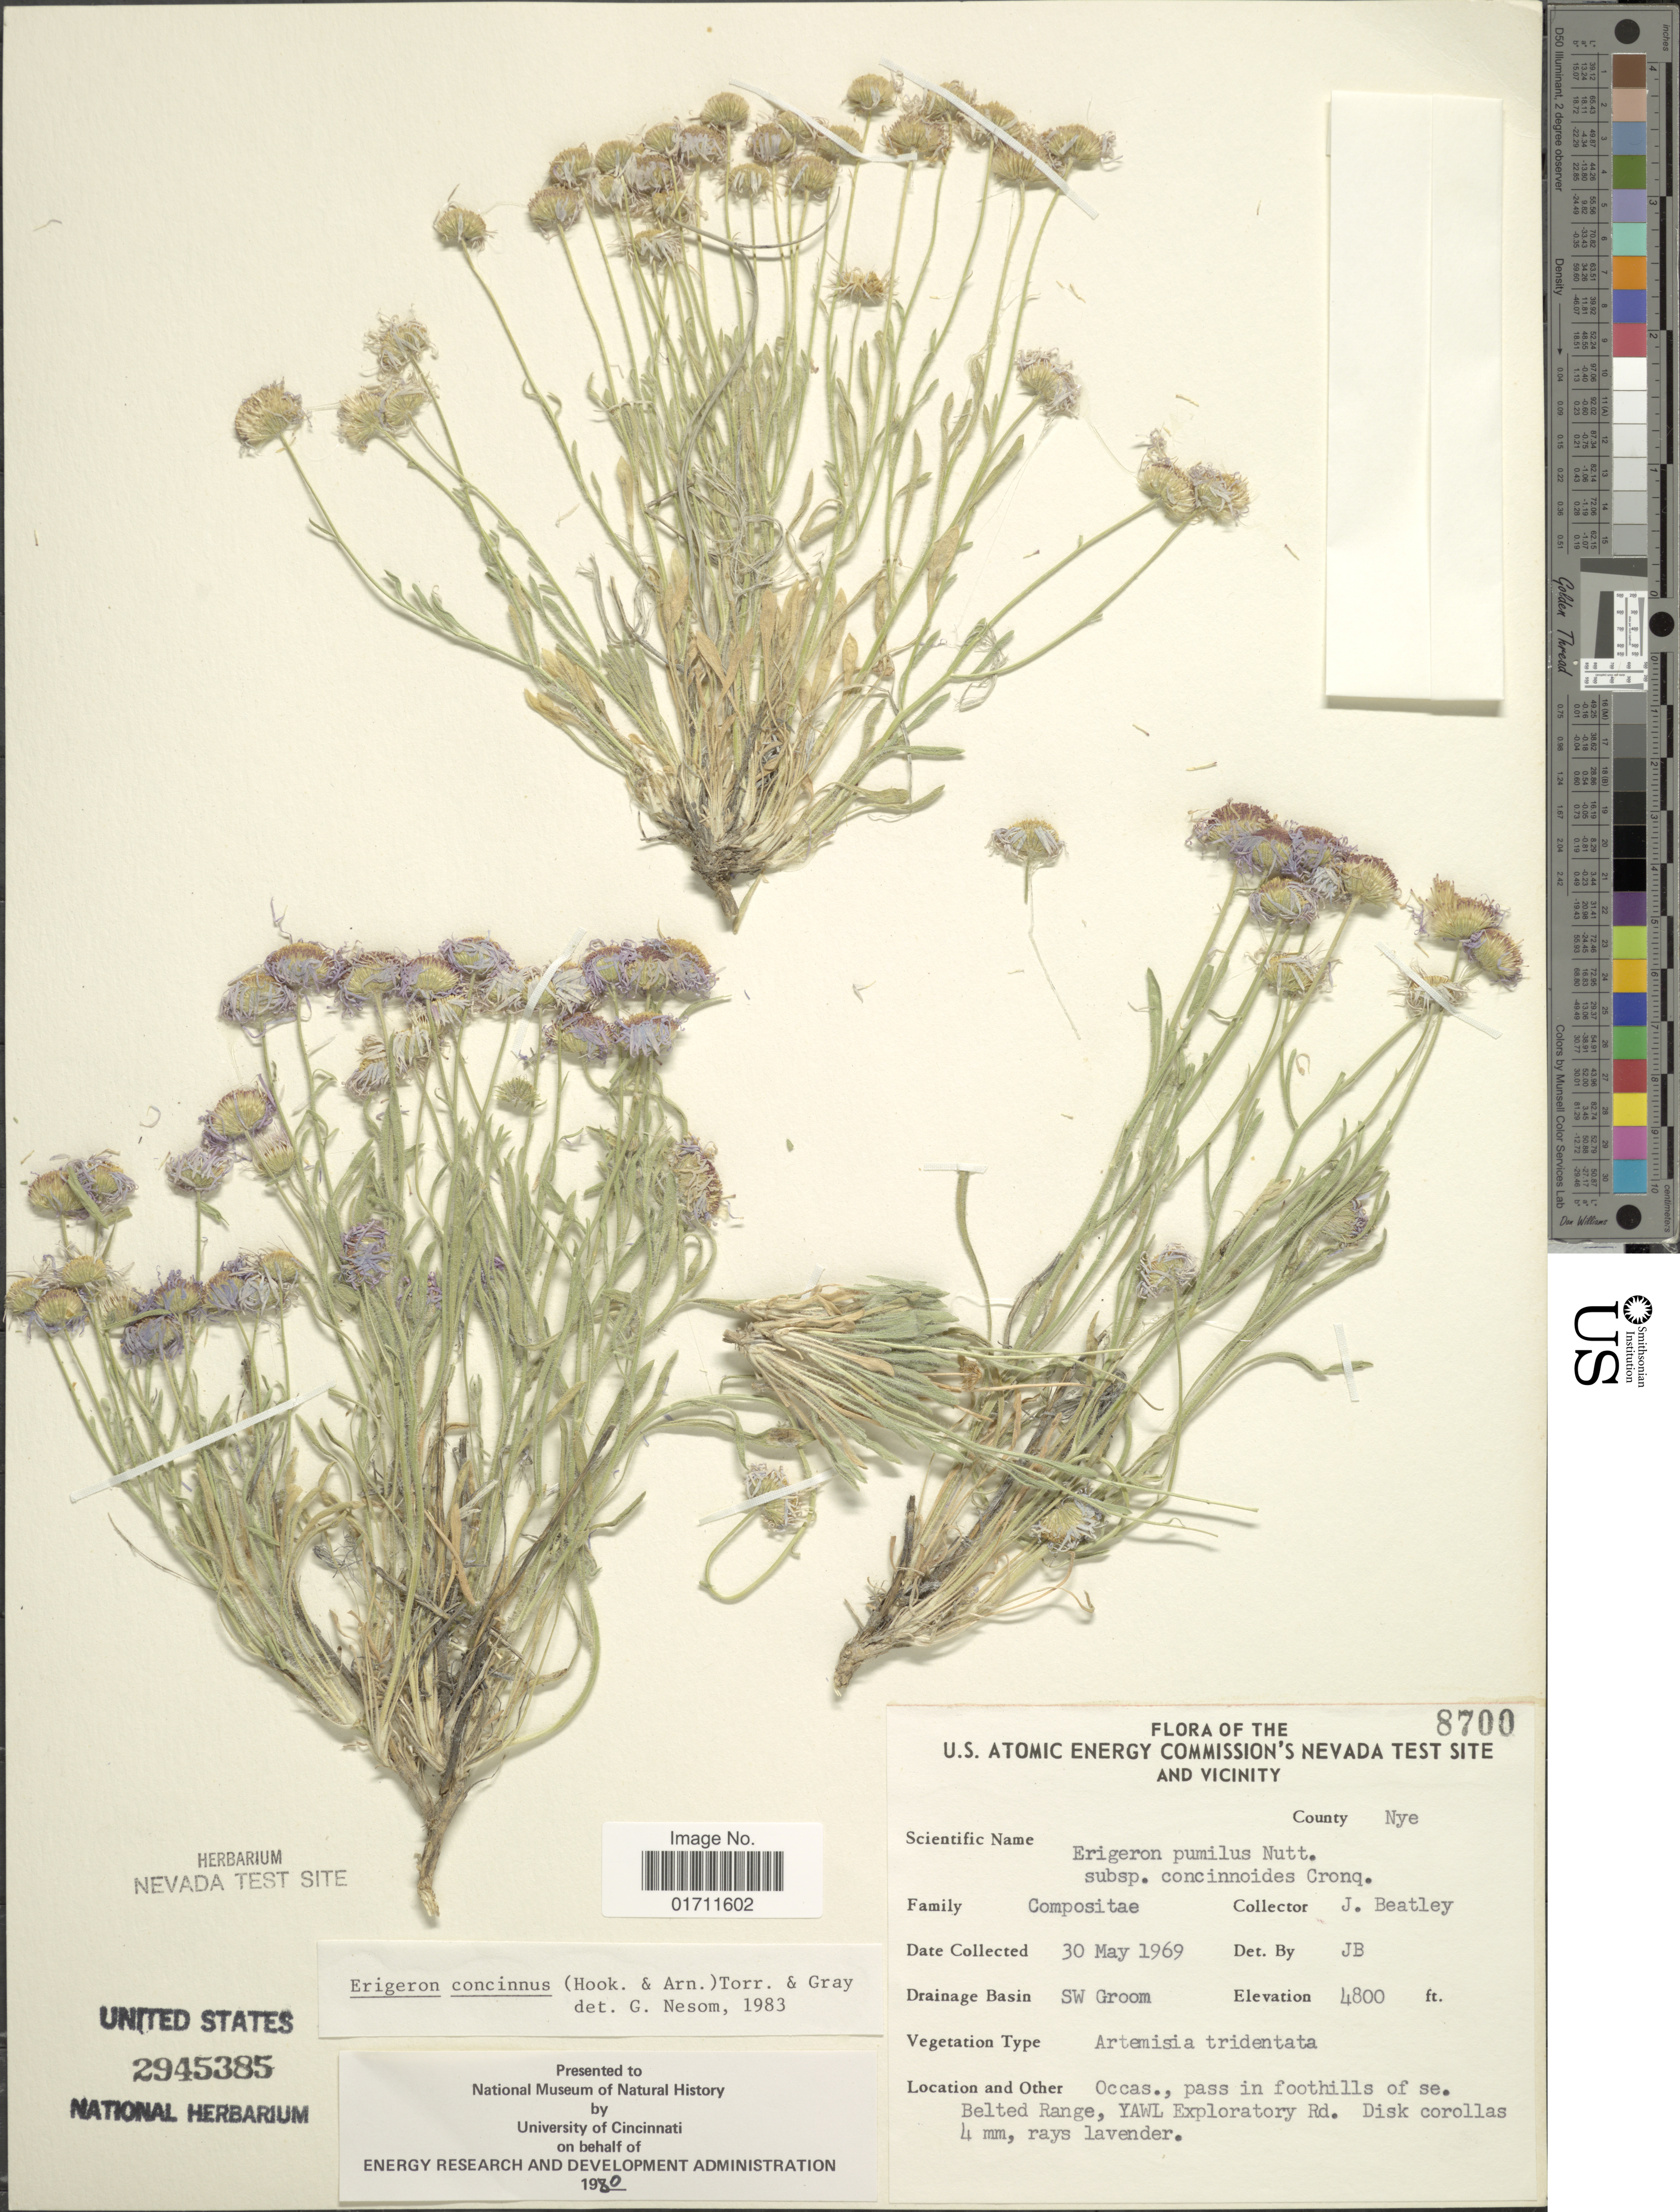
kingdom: Plantae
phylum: Tracheophyta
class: Magnoliopsida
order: Asterales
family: Asteraceae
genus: Erigeron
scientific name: Erigeron concinnus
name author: (Hook. & Arn.) Torr. & A. Gray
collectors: J. C. Beatley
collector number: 8700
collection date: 1969-05-30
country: United States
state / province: Nevada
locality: U.S. Atomic Energy Commisson's Nevada Test Site and Vicinity, County Nye, Drainage Basin SW Groom, Occas., pass in foothills of se. Belted Range, YAWL Exploratory Rd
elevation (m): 1463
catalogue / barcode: US 2945385